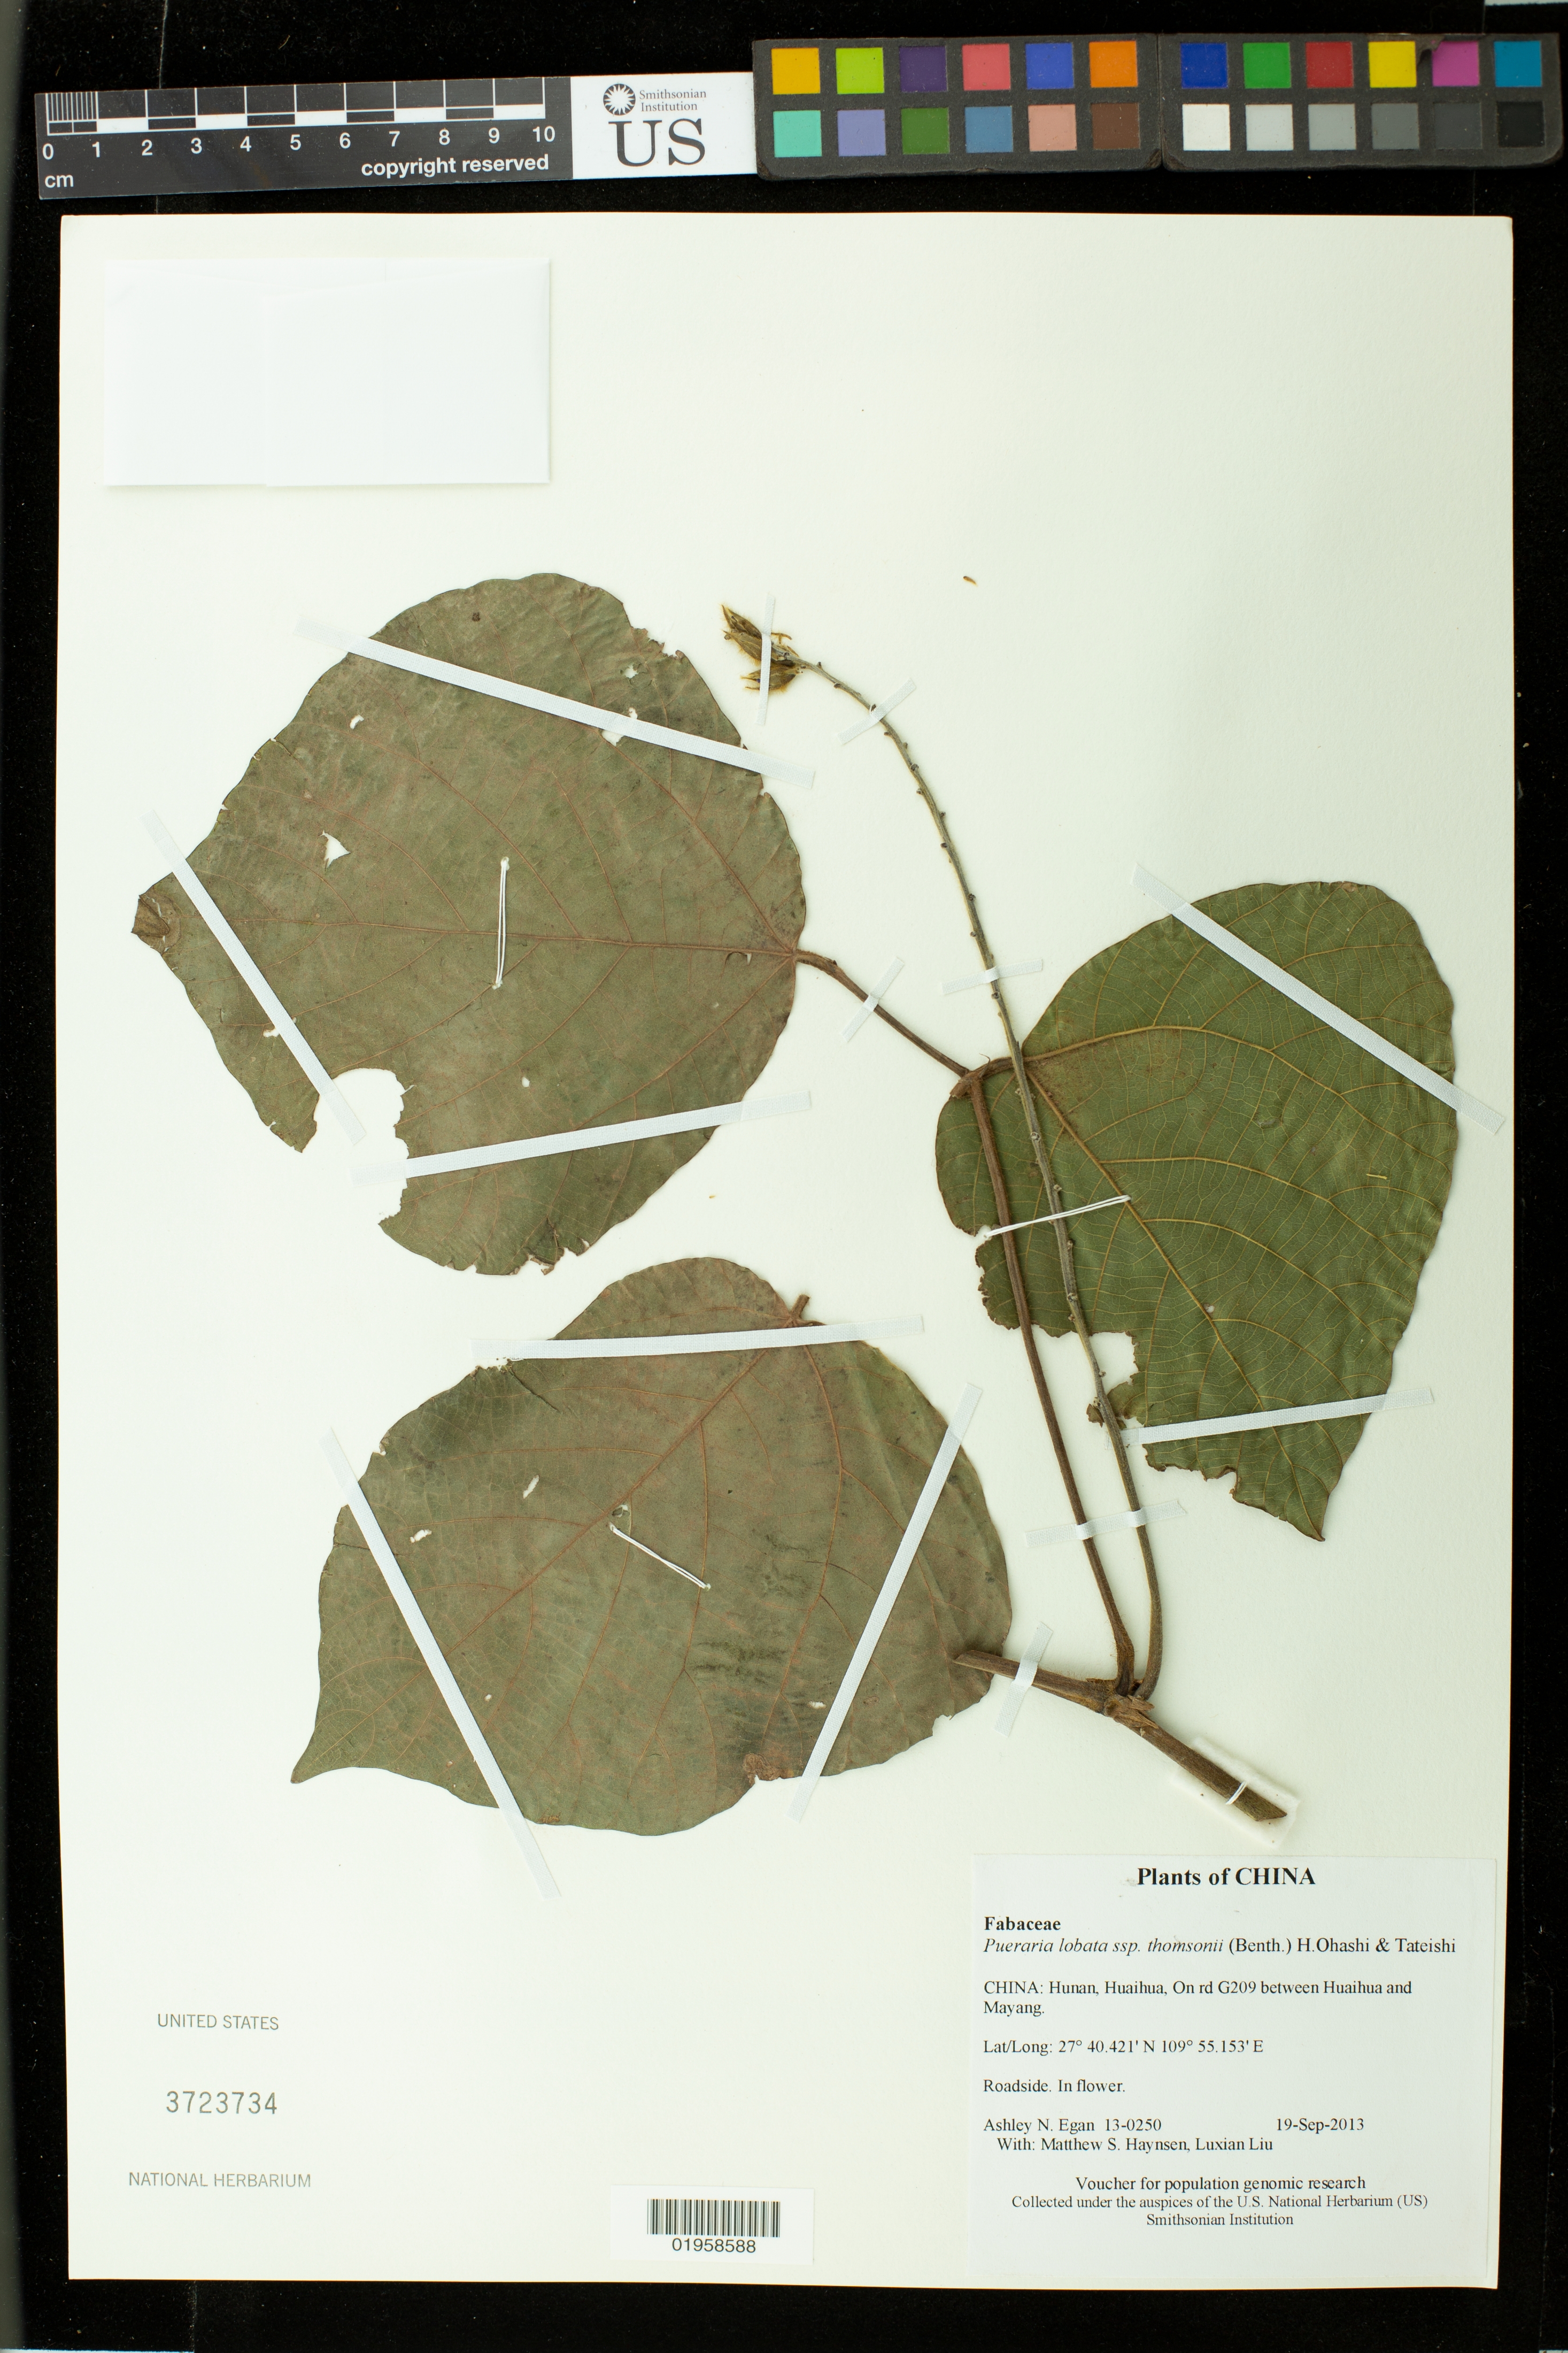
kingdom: Plantae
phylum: Tracheophyta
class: Magnoliopsida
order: Fabales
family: Fabaceae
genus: Pueraria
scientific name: Pueraria lobata subsp. thomsonii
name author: (Benth.) H. Ohashi & Tateishi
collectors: A. N. Egan, M. Hansen & L. Liu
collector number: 13-0250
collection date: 2013-09-19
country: China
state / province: Hunan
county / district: Huaihua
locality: On rd G209 between Huaihua and Mayang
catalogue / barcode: US 3723734